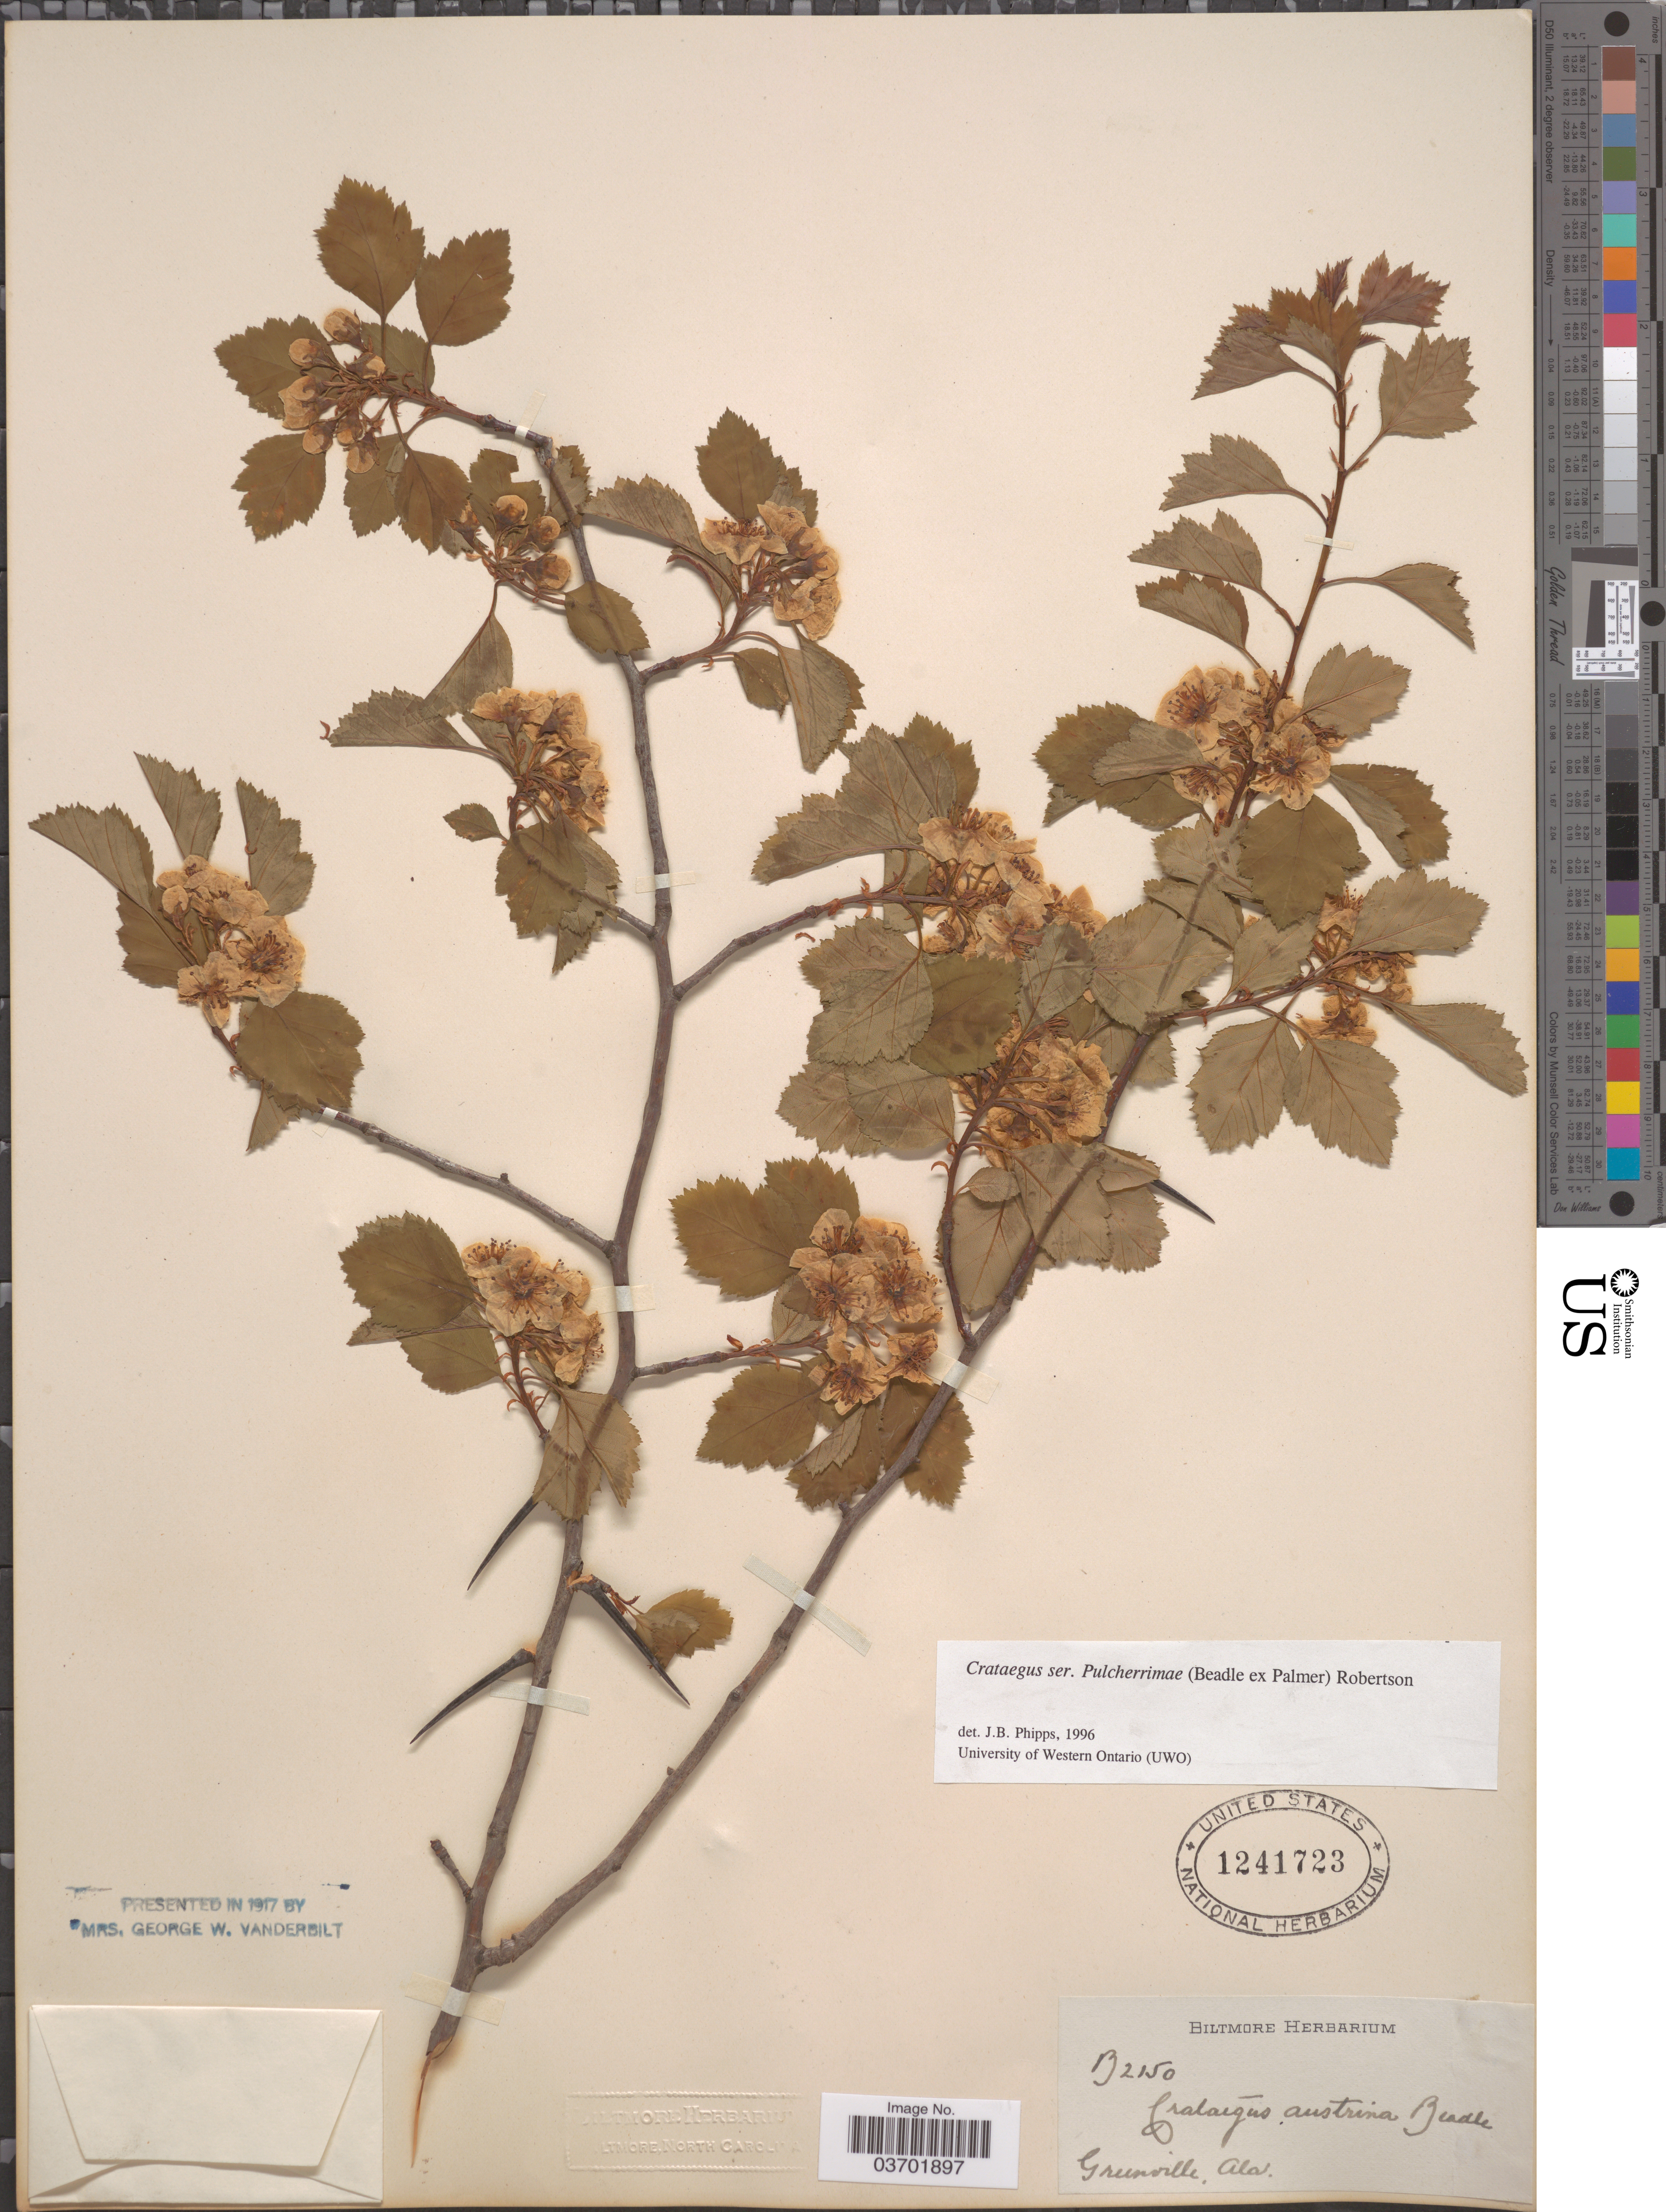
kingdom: Plantae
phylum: Tracheophyta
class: Magnoliopsida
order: Rosales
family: Rosaceae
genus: Crataegus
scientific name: Crataegus tecta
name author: Beadle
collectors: ex herb. Biltmore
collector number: B2150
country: United States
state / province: Alabama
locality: Greenville.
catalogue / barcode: US 1241723